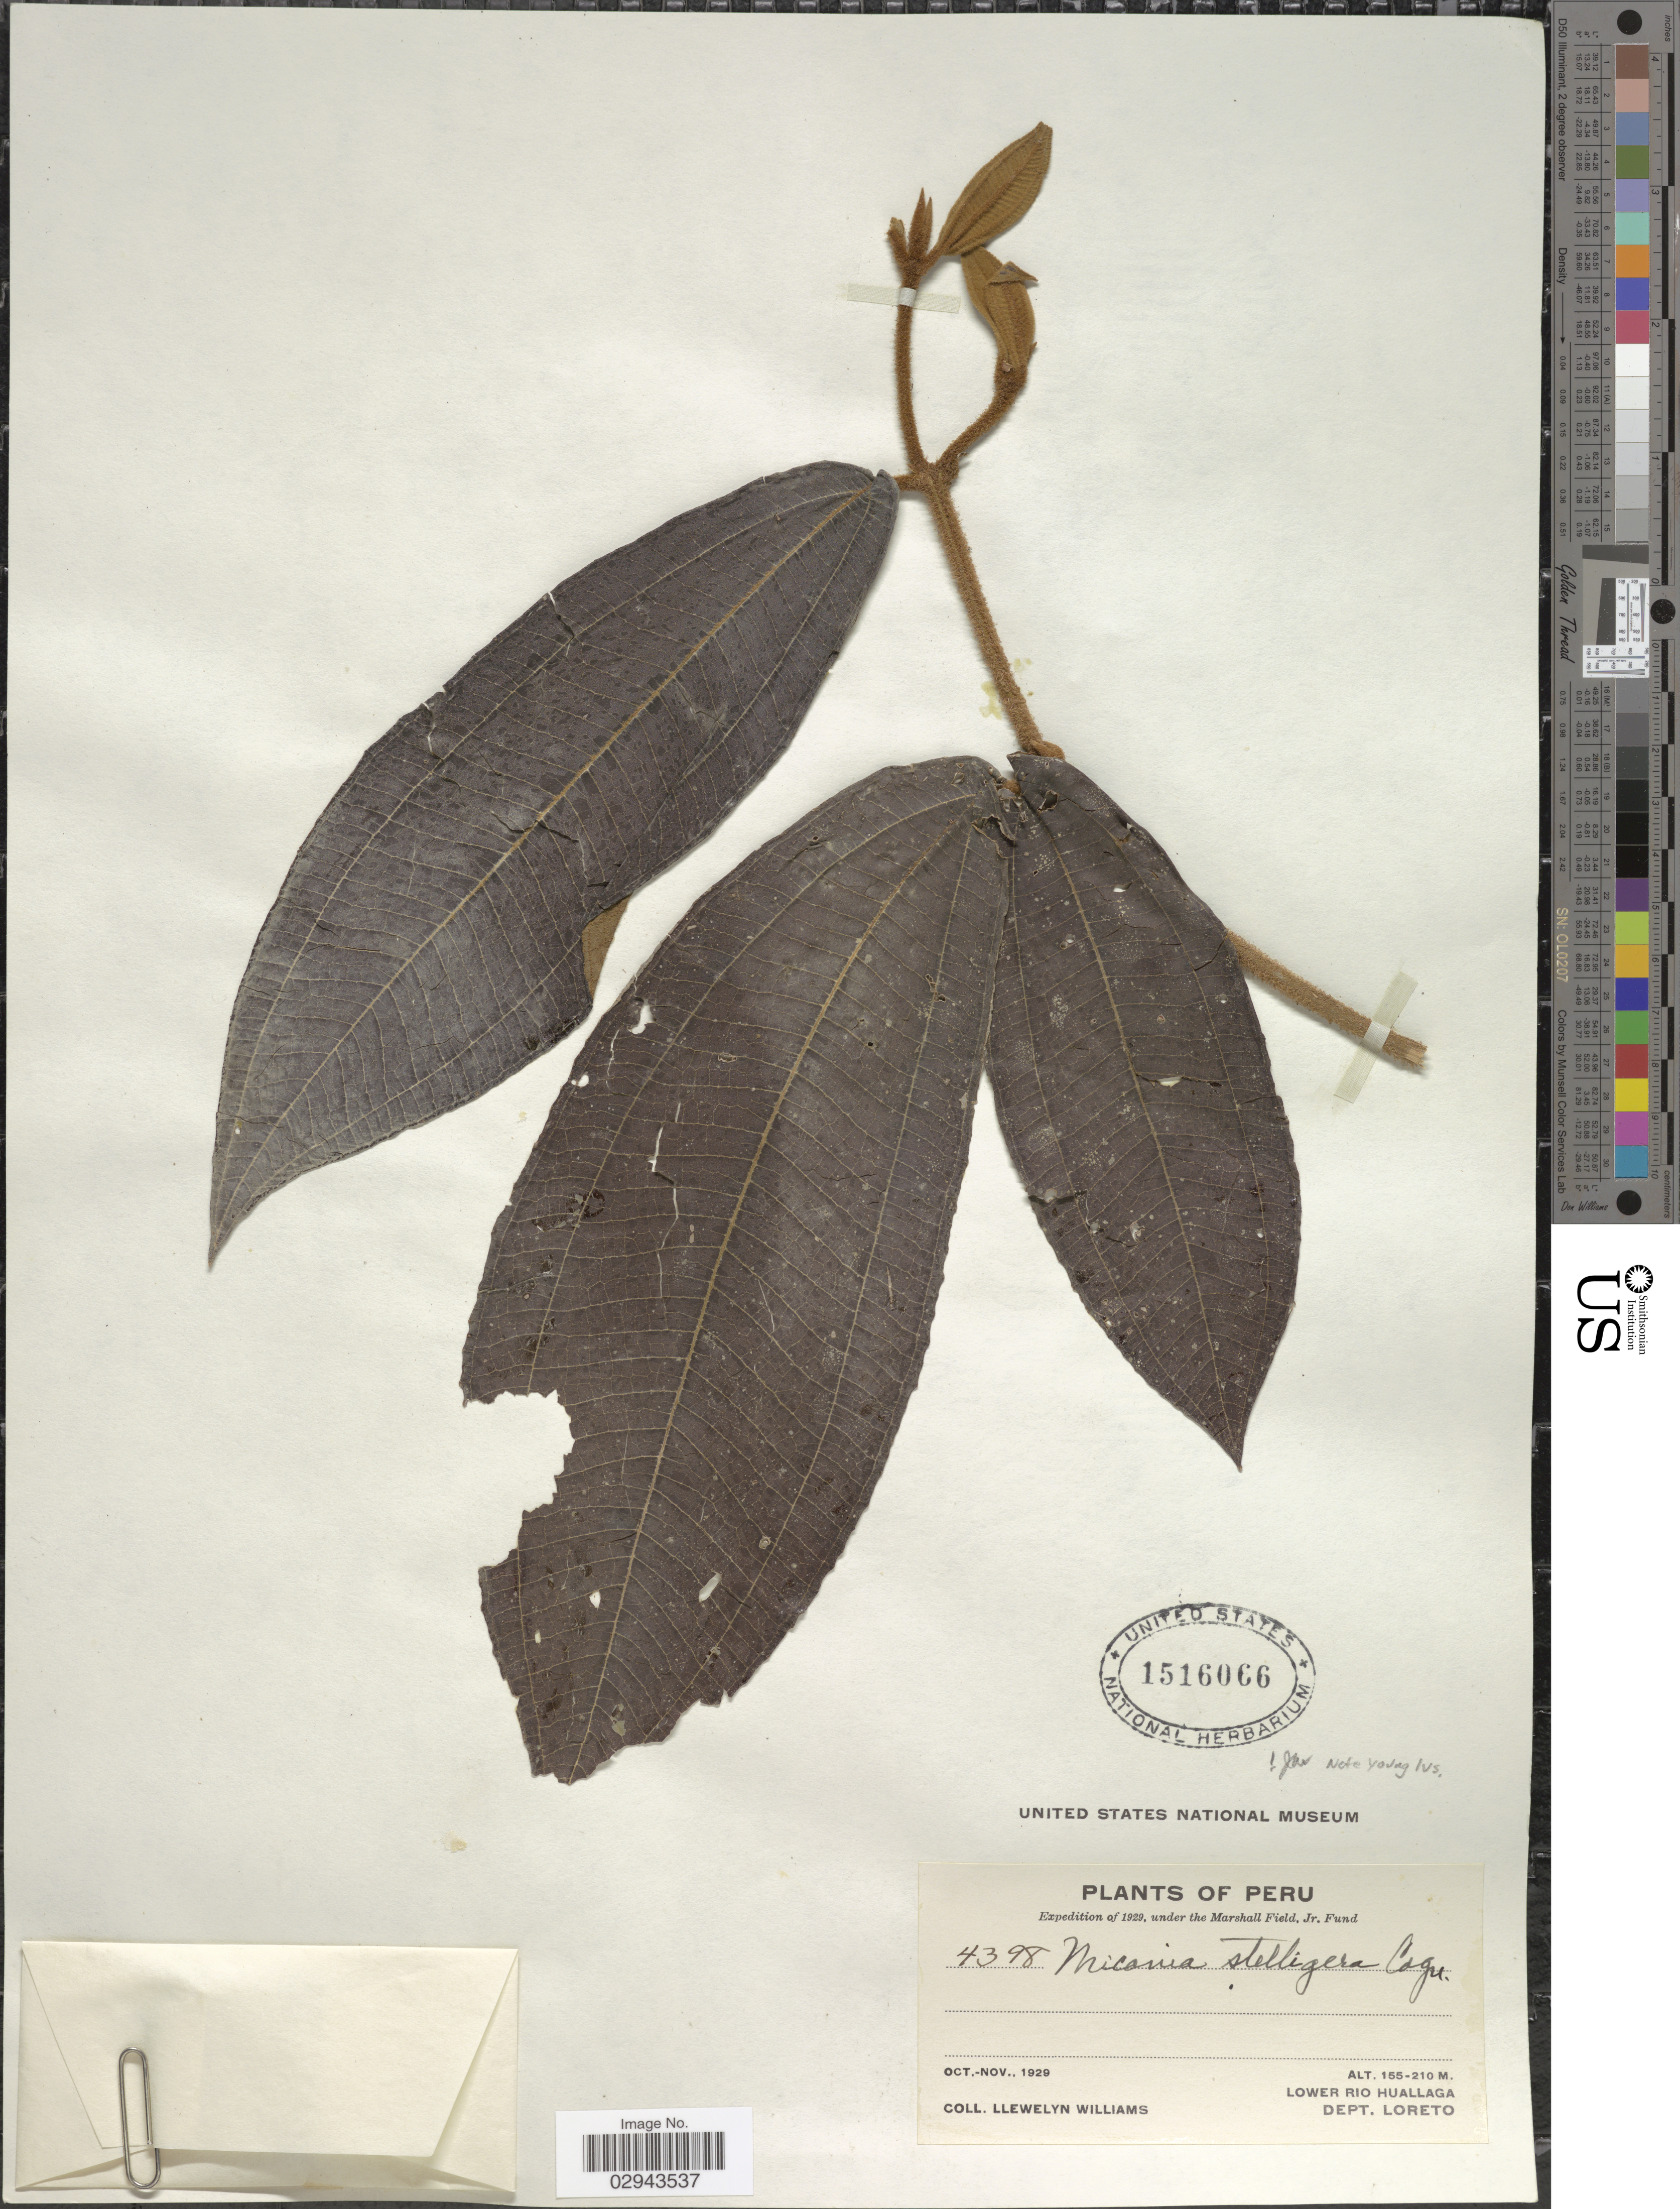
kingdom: Plantae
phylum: Tracheophyta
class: Magnoliopsida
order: Myrtales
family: Melastomataceae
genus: Miconia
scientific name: Miconia stelligera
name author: Cogn.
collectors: Ll. Williams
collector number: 4398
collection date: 1929-10/1929-11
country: Peru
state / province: Loreto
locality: Lower Rio Huallaga. Dept. Loreto.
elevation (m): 155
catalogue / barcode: US 1516066